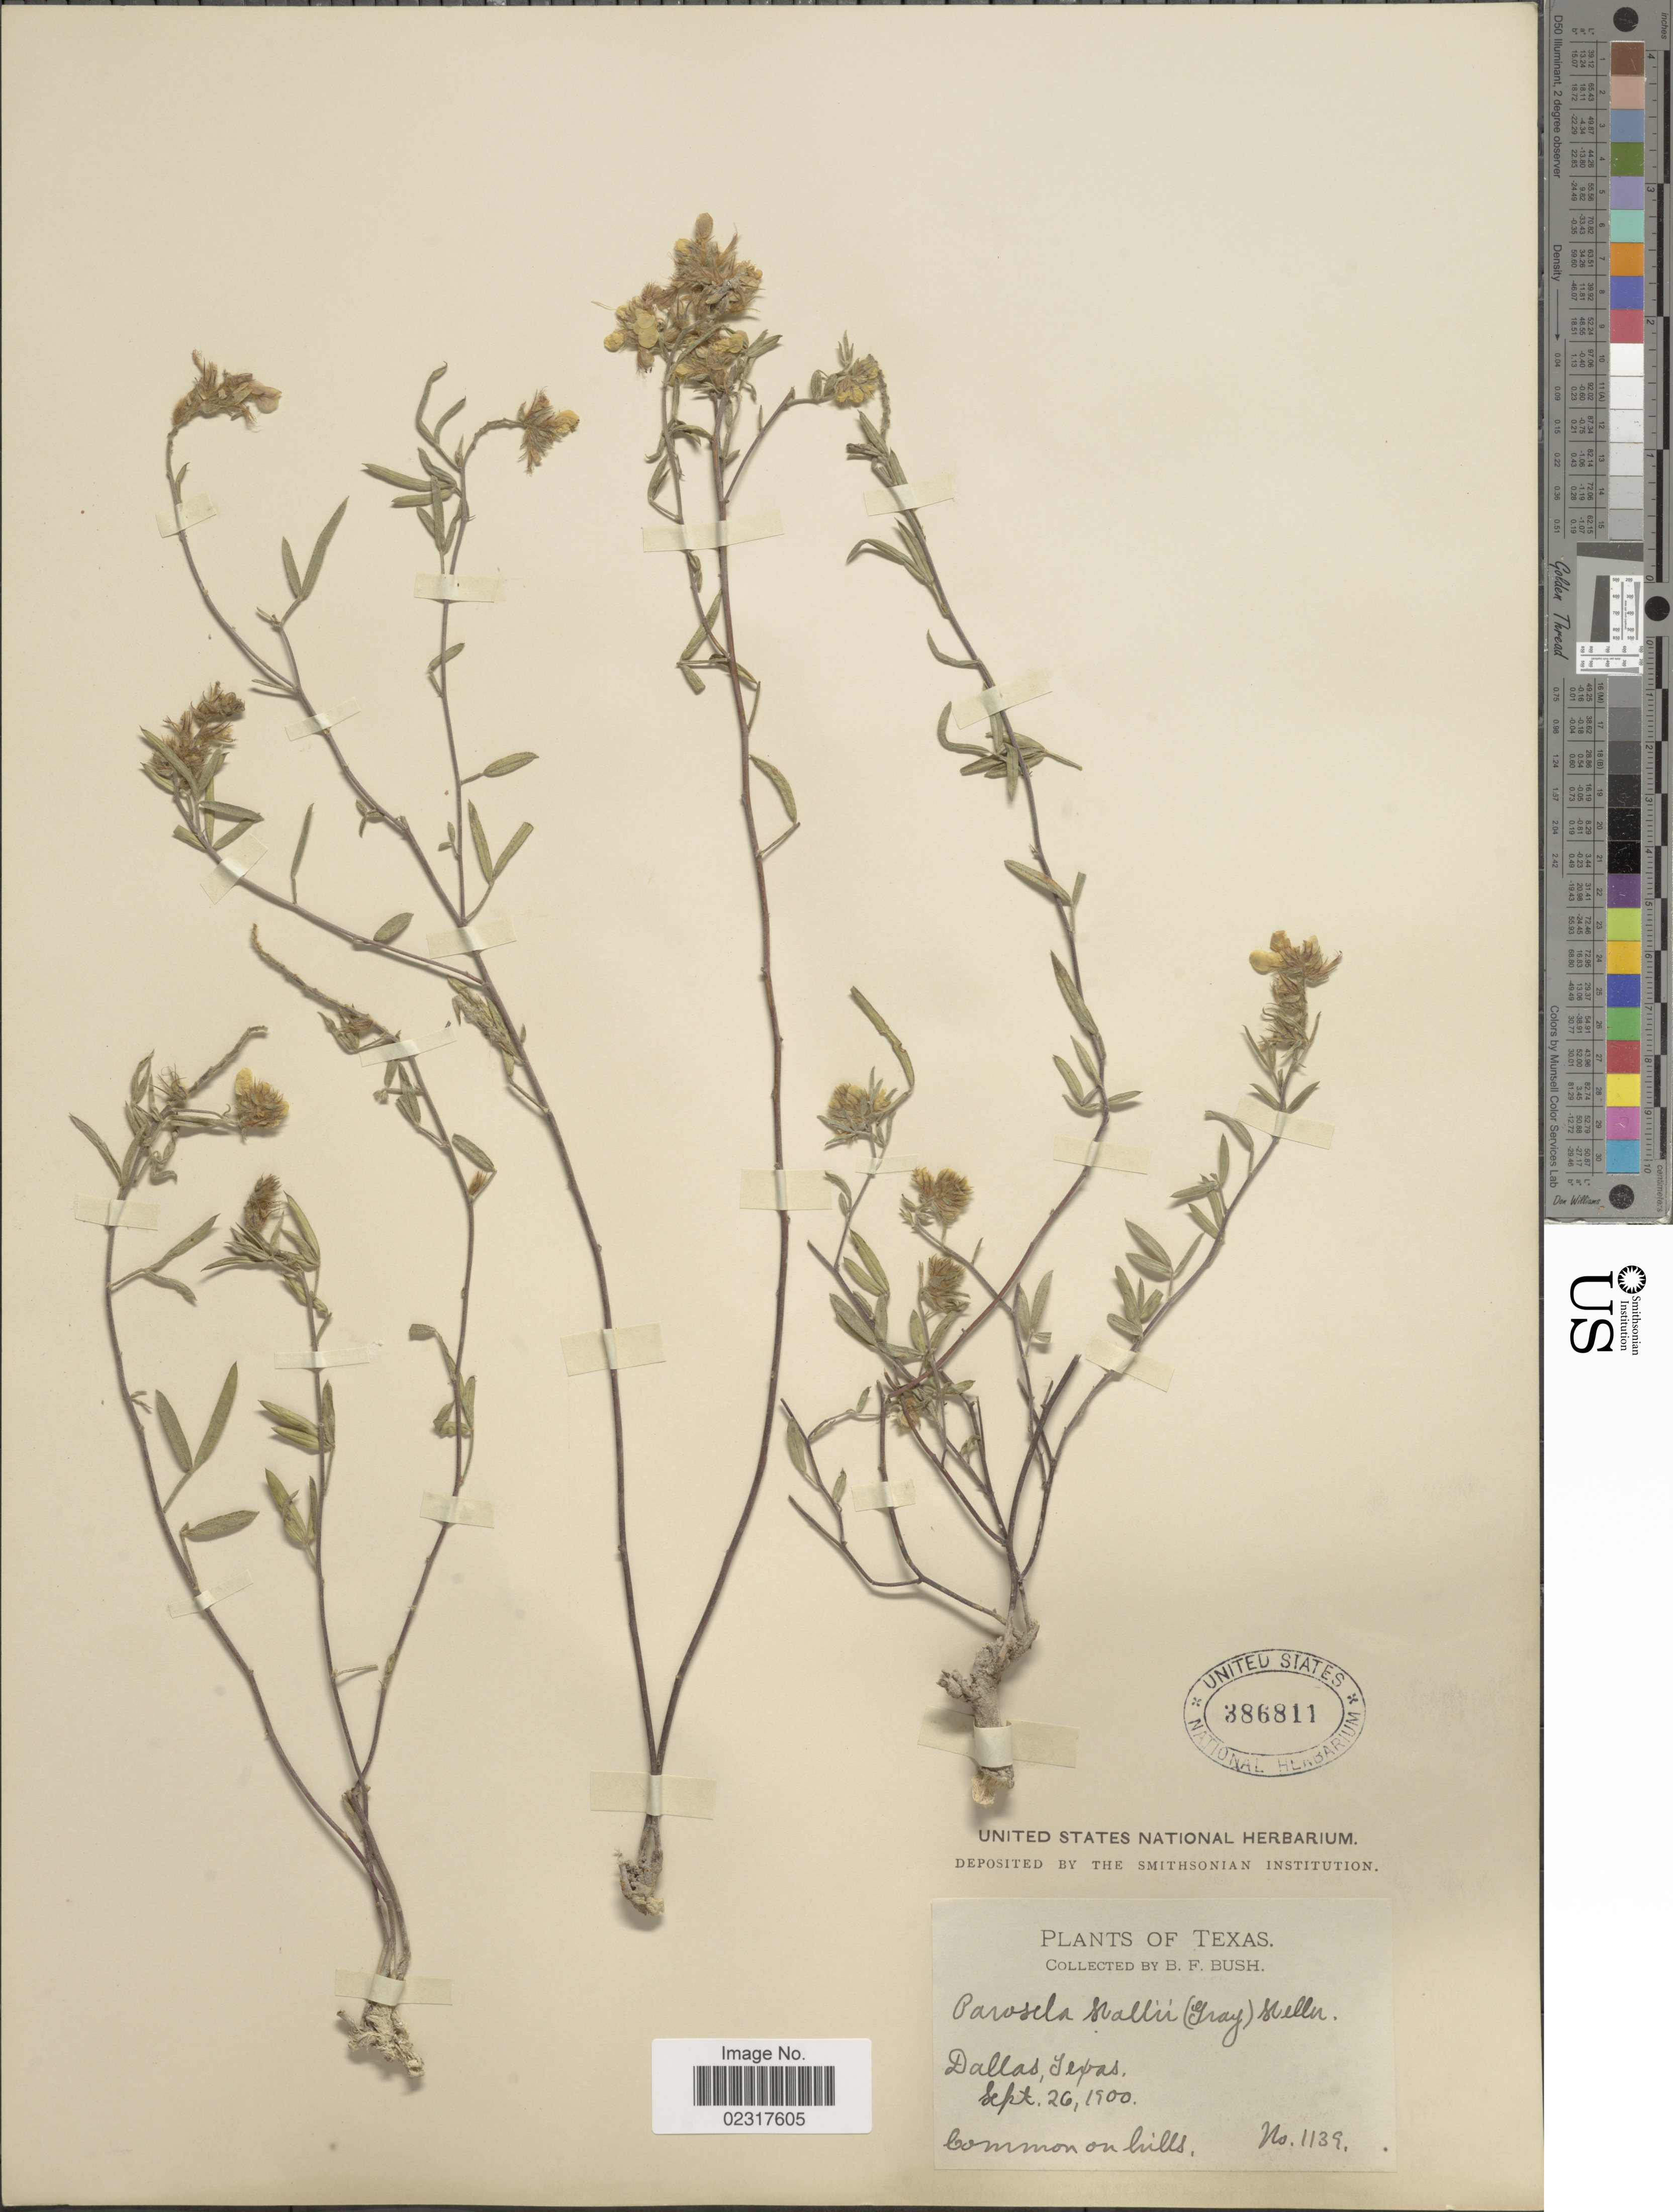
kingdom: Plantae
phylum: Tracheophyta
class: Magnoliopsida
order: Fabales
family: Fabaceae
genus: Dalea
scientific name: Dalea hallii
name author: A. Gray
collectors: B. F. Bush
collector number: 1139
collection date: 1900-09-26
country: United States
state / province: Texas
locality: Dallas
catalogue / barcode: US 386811